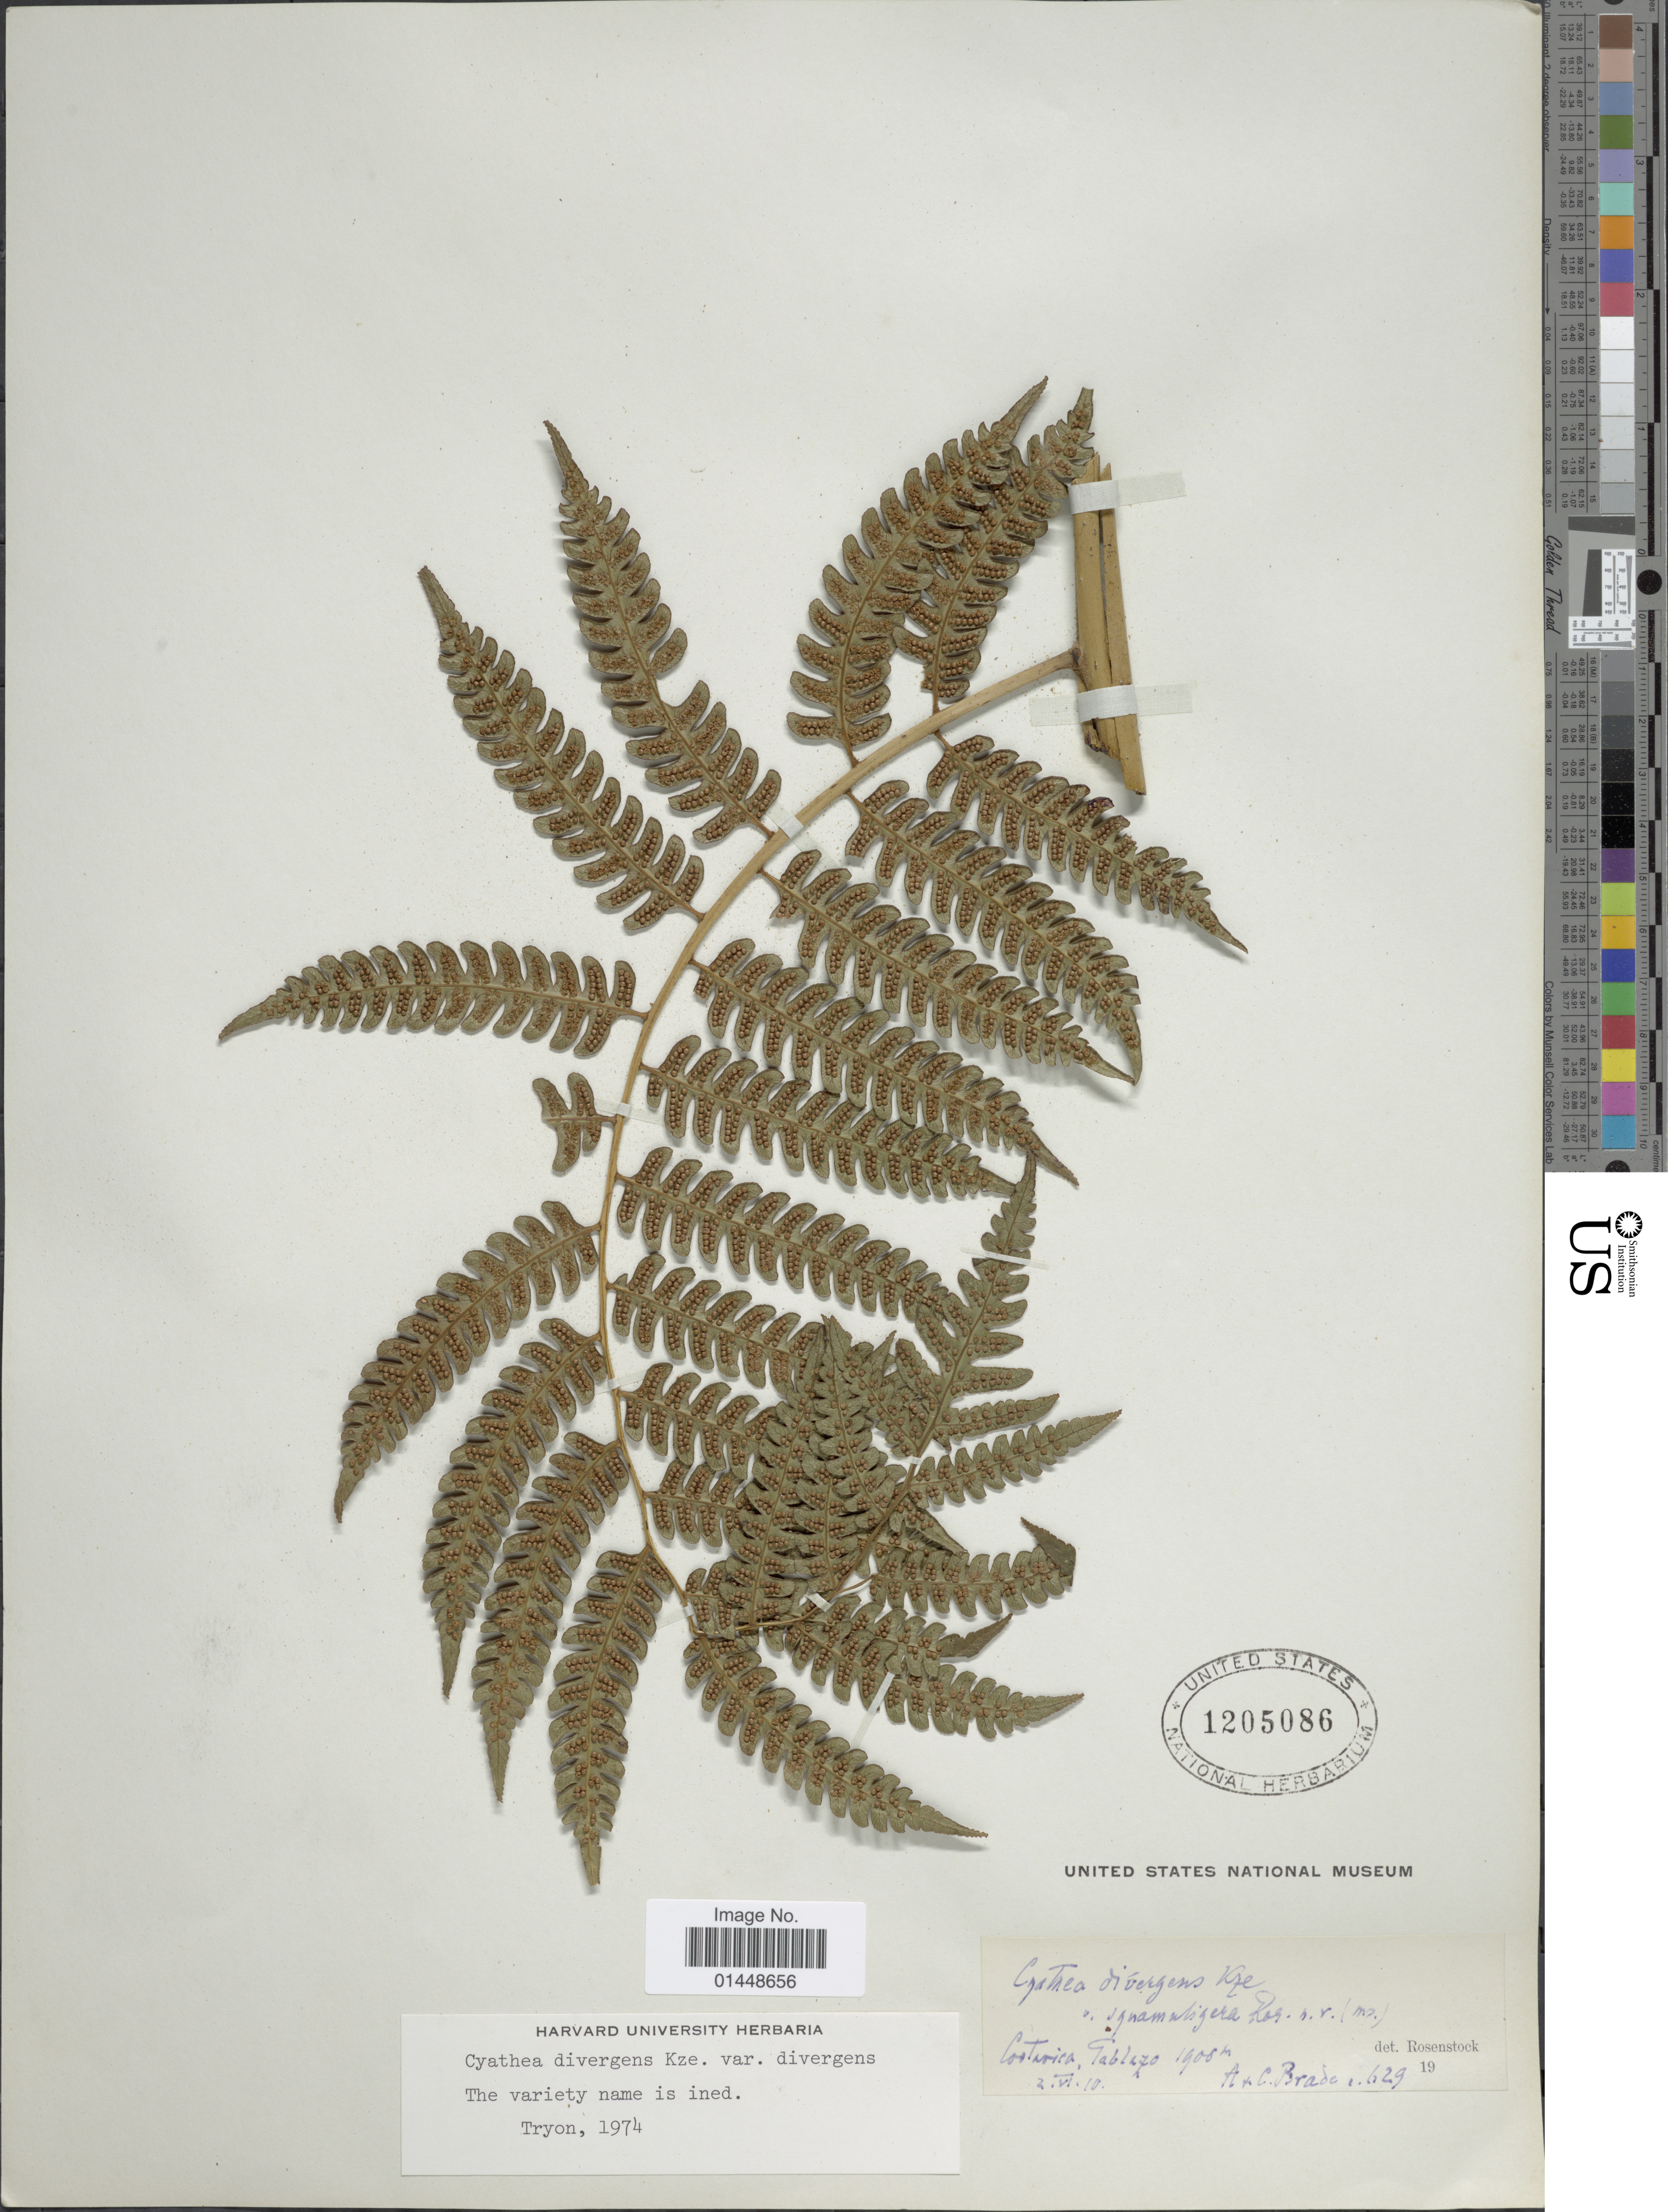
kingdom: Plantae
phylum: Tracheophyta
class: Polypodiopsida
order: Cyatheales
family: Cyatheaceae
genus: Cyathea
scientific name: Cyathea divergens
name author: Kunze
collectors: A. Brade & C. Brade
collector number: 629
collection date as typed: Transcribed d/m/y: 2/6/10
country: Costa Rica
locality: Costarica, Pablazo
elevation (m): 1900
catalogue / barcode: US 1205086